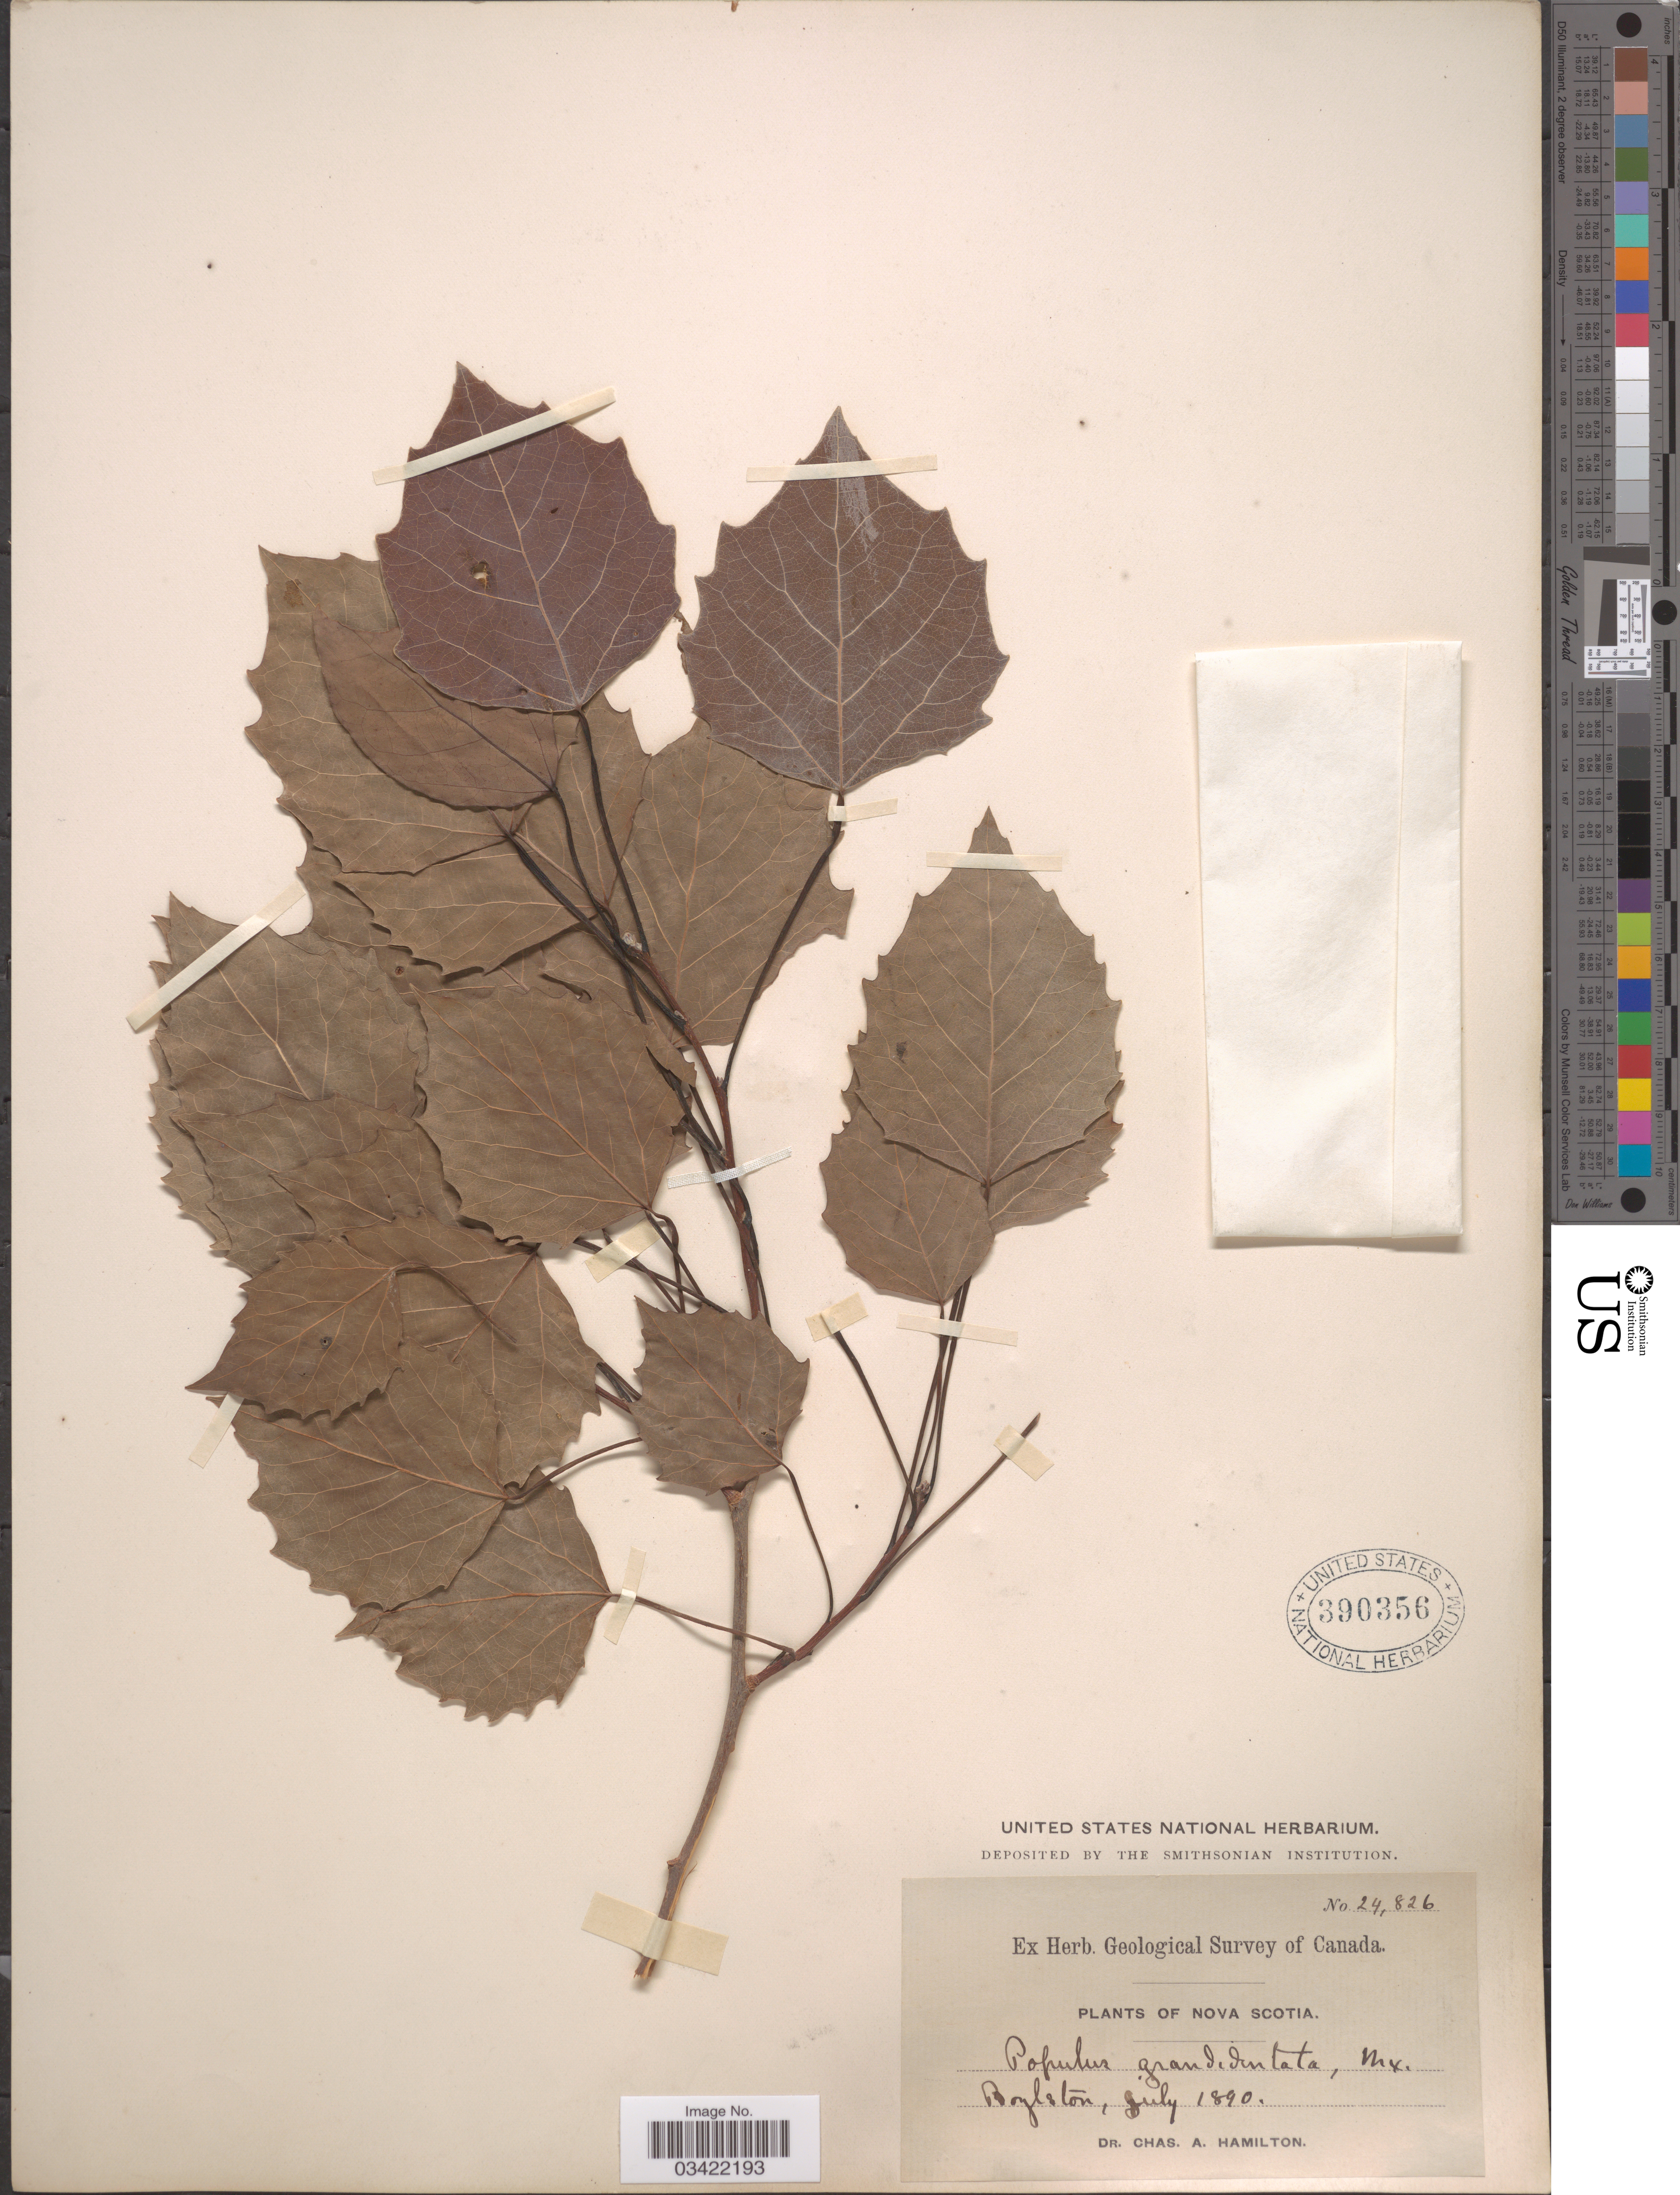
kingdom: Plantae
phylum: Tracheophyta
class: Magnoliopsida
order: Malpighiales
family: Salicaceae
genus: Populus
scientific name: Populus grandidentata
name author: Michx.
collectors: C. A. Hamilton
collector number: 24826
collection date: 1890-07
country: Canada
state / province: Nova Scotia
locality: Boylston.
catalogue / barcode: US 390356